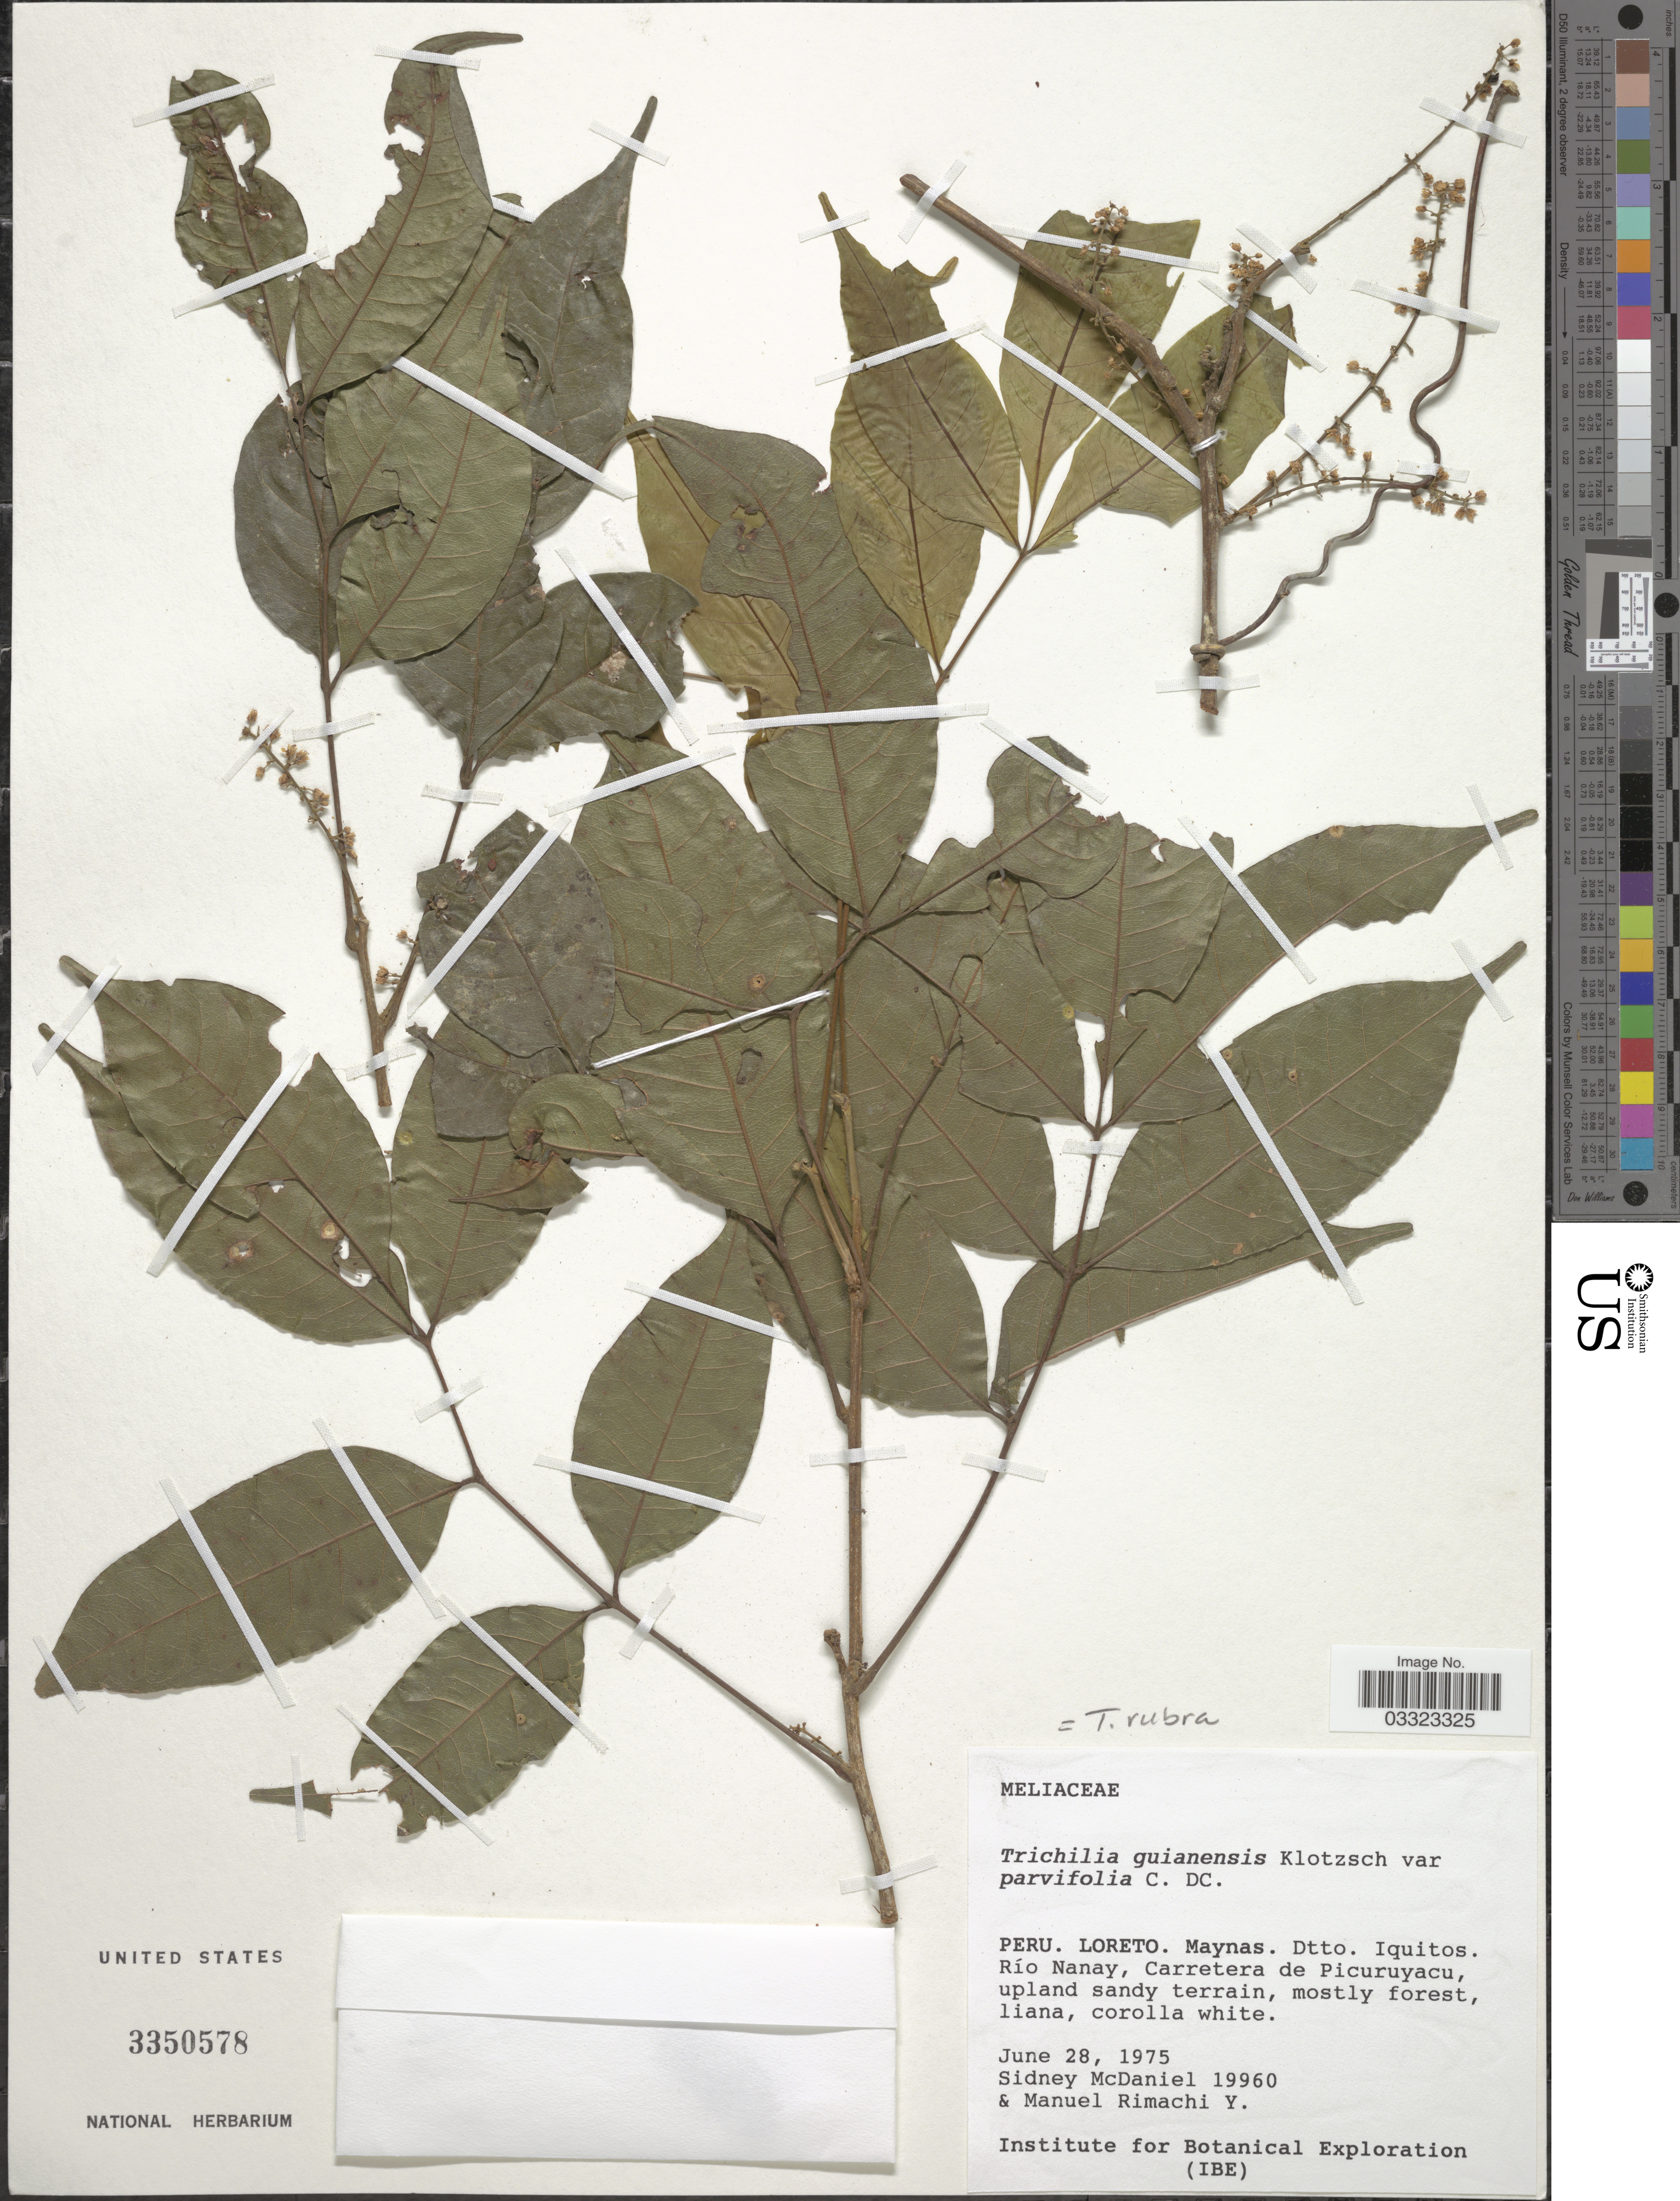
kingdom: Plantae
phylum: Tracheophyta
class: Magnoliopsida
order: Sapindales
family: Meliaceae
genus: Trichilia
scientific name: Trichilia rubra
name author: C. DC.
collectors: S. McDaniel & M. Rimachi Y.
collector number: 19960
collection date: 1975-06-28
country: Peru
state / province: Loreto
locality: Maynas. Dtto. Iquitos. Río Nanay, Carretera de Picuruyacu.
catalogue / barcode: US 3350578